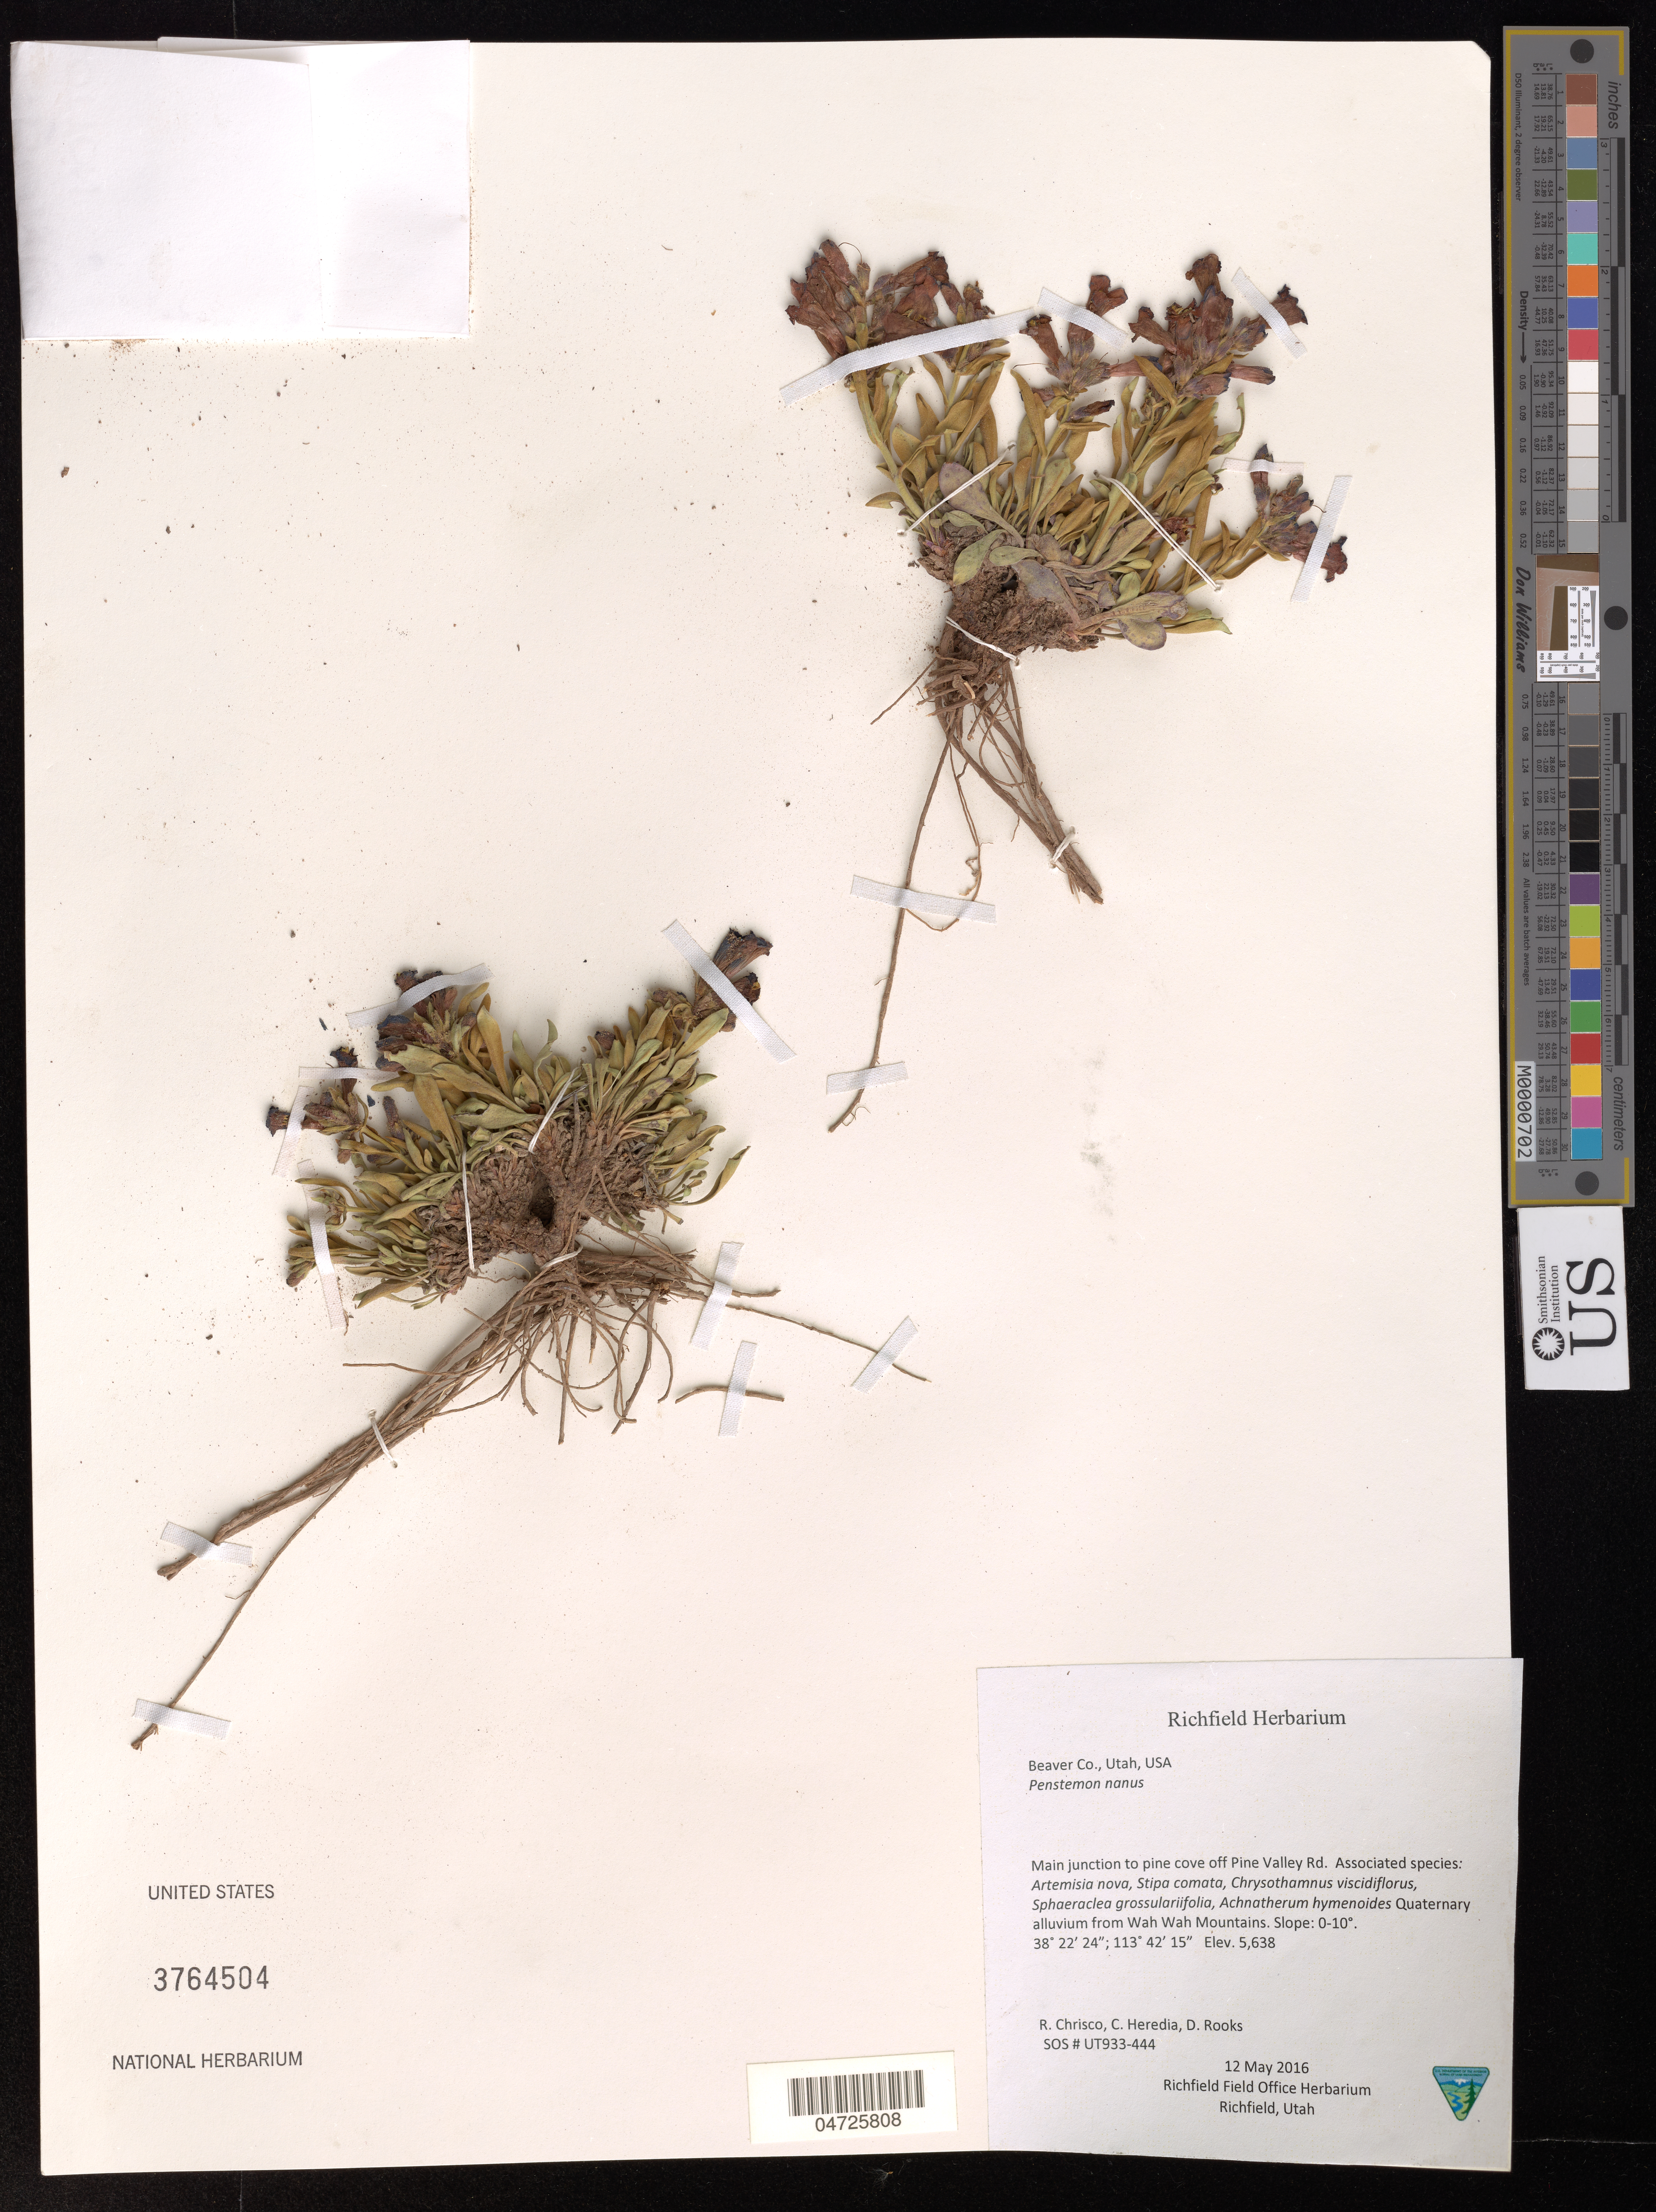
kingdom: Plantae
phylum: Tracheophyta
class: Magnoliopsida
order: Lamiales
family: Plantaginaceae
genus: Penstemon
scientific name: Penstemon nanus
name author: D.D. Keck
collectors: R. Chrisco, C. Heredia & D. Rooks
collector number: UT933-444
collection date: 2016-05-12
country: United States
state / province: Utah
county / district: Beaver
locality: Beaver Co. Main junction to pine cove off Pine Valley Rd. Alluvium from Wah Wah Mountains.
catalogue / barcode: US 3764504